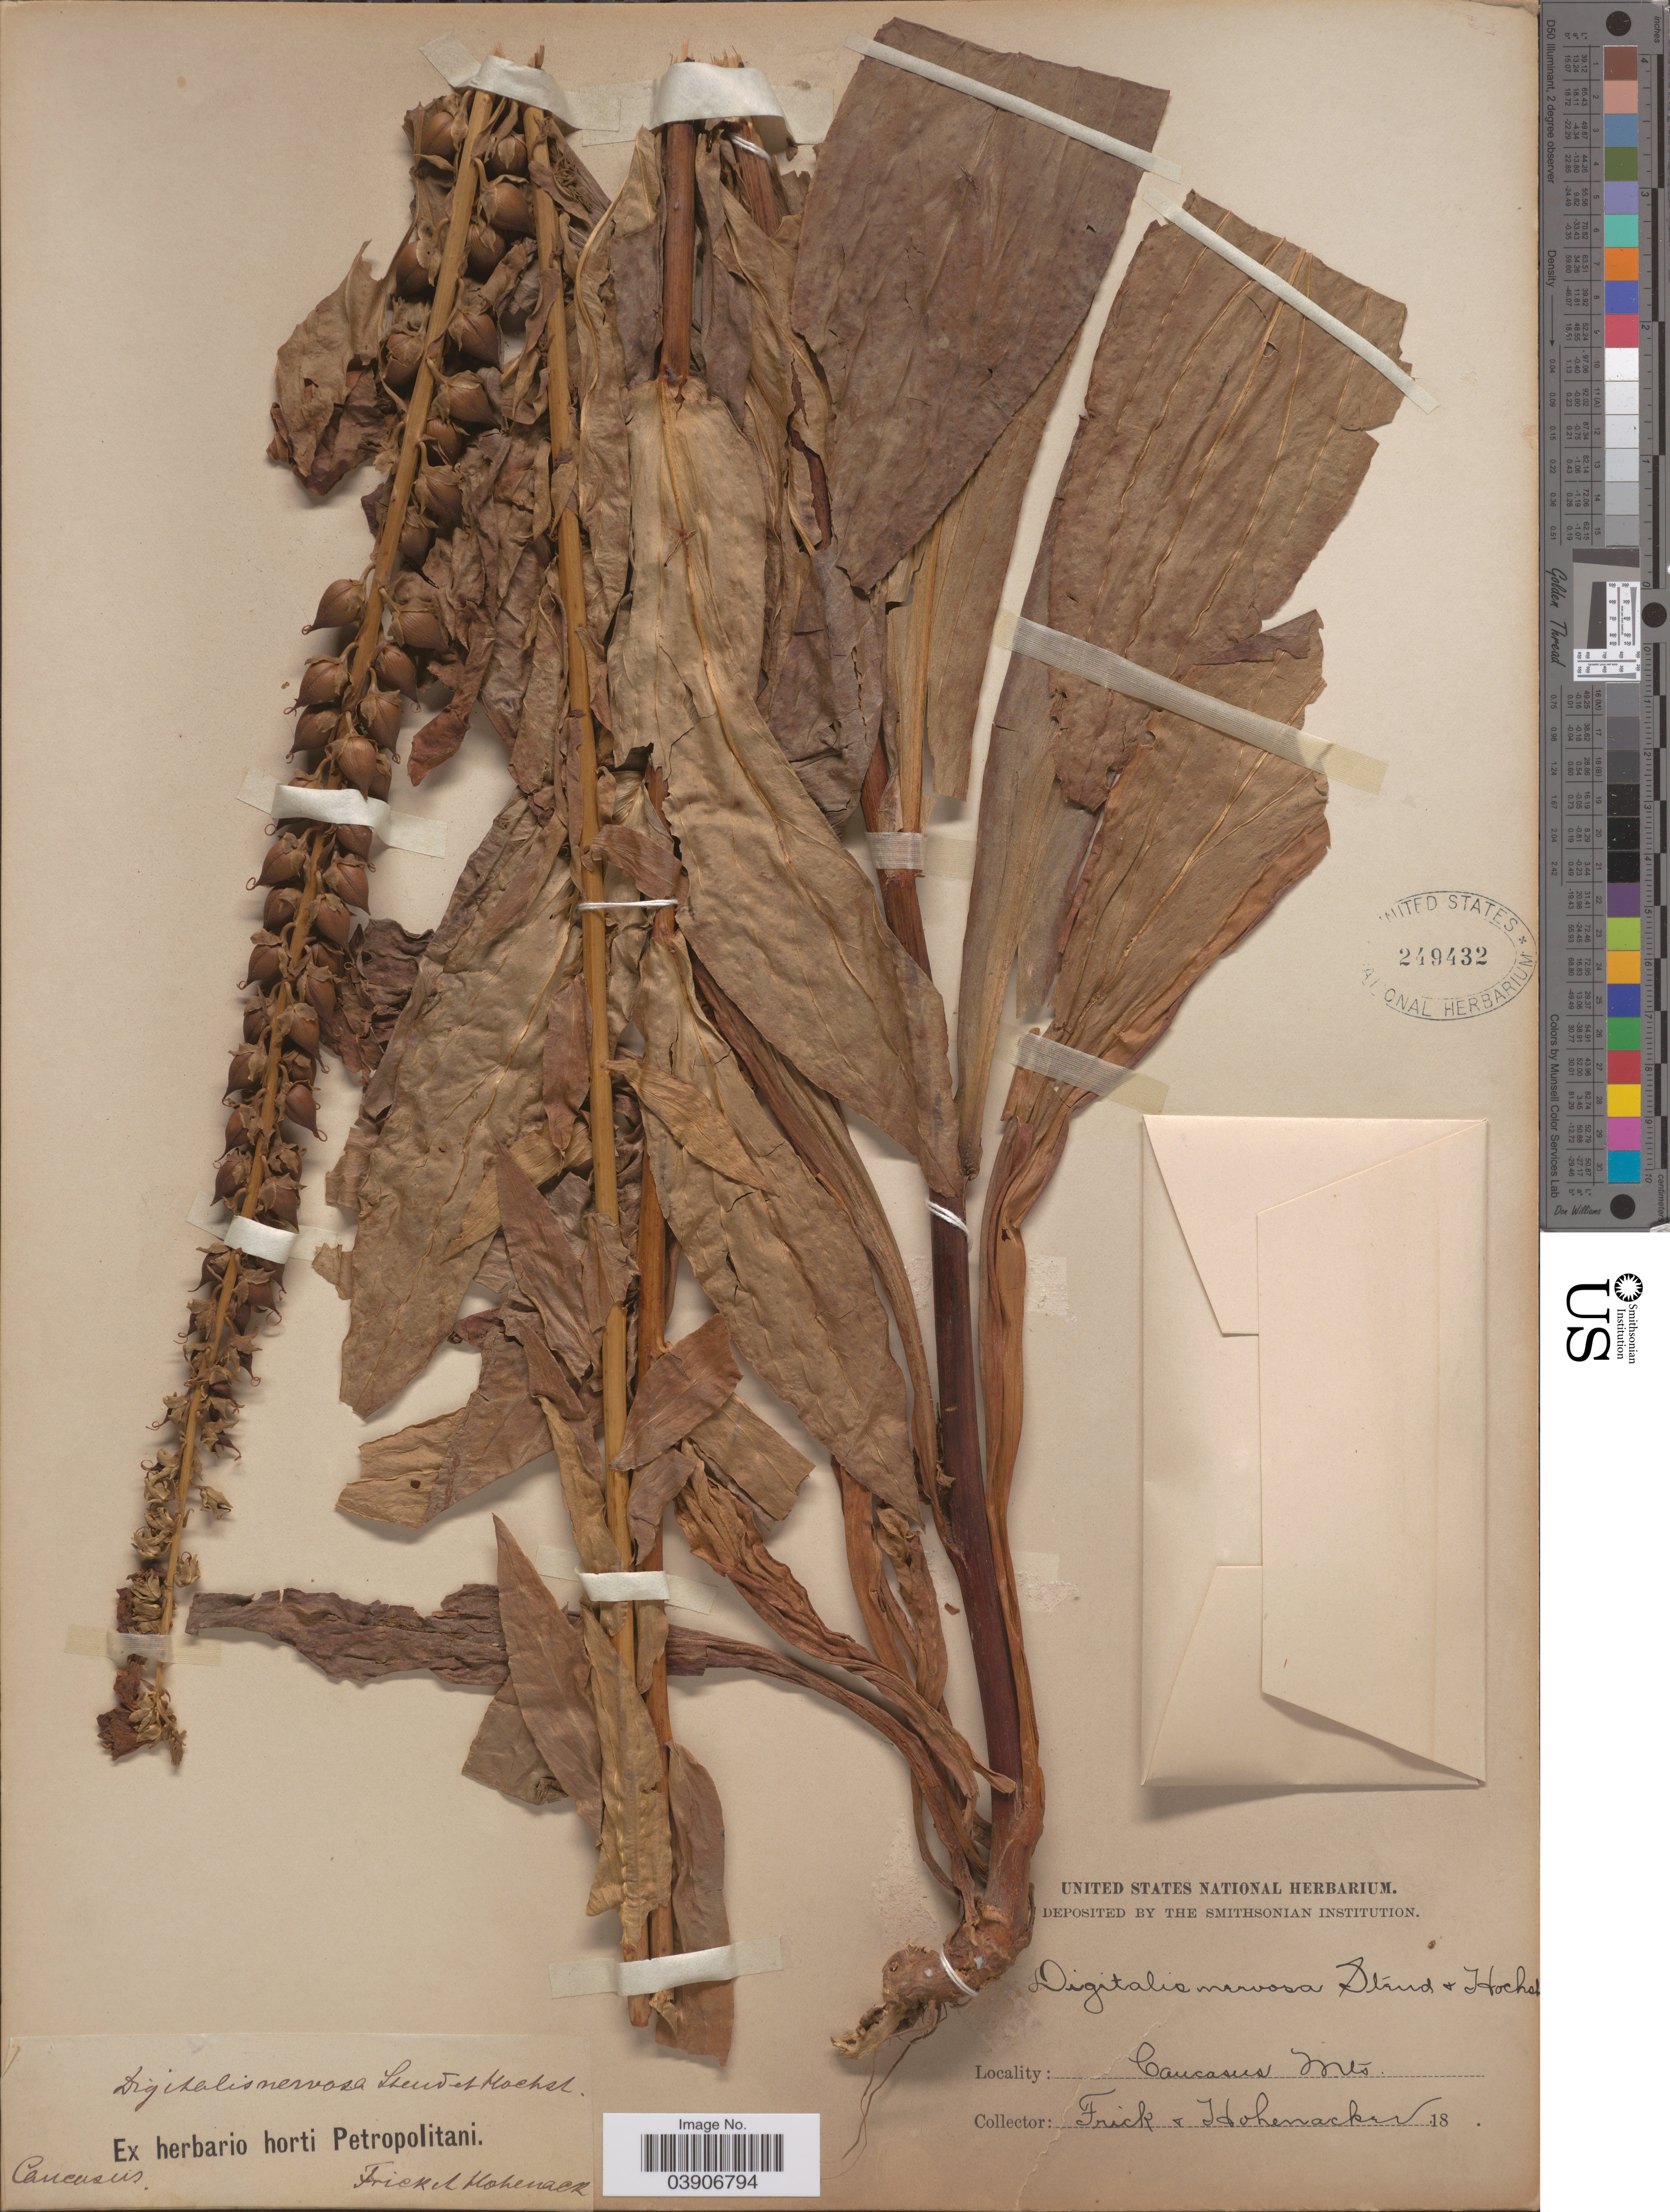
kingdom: Plantae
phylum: Tracheophyta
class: Magnoliopsida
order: Lamiales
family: Plantaginaceae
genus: Digitalis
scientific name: Digitalis nervosa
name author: Steud. & Hochst. ex Benth.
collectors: Frick & Hohenacker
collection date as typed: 18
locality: Caucasus. Caucasus Mts.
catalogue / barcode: US 249432